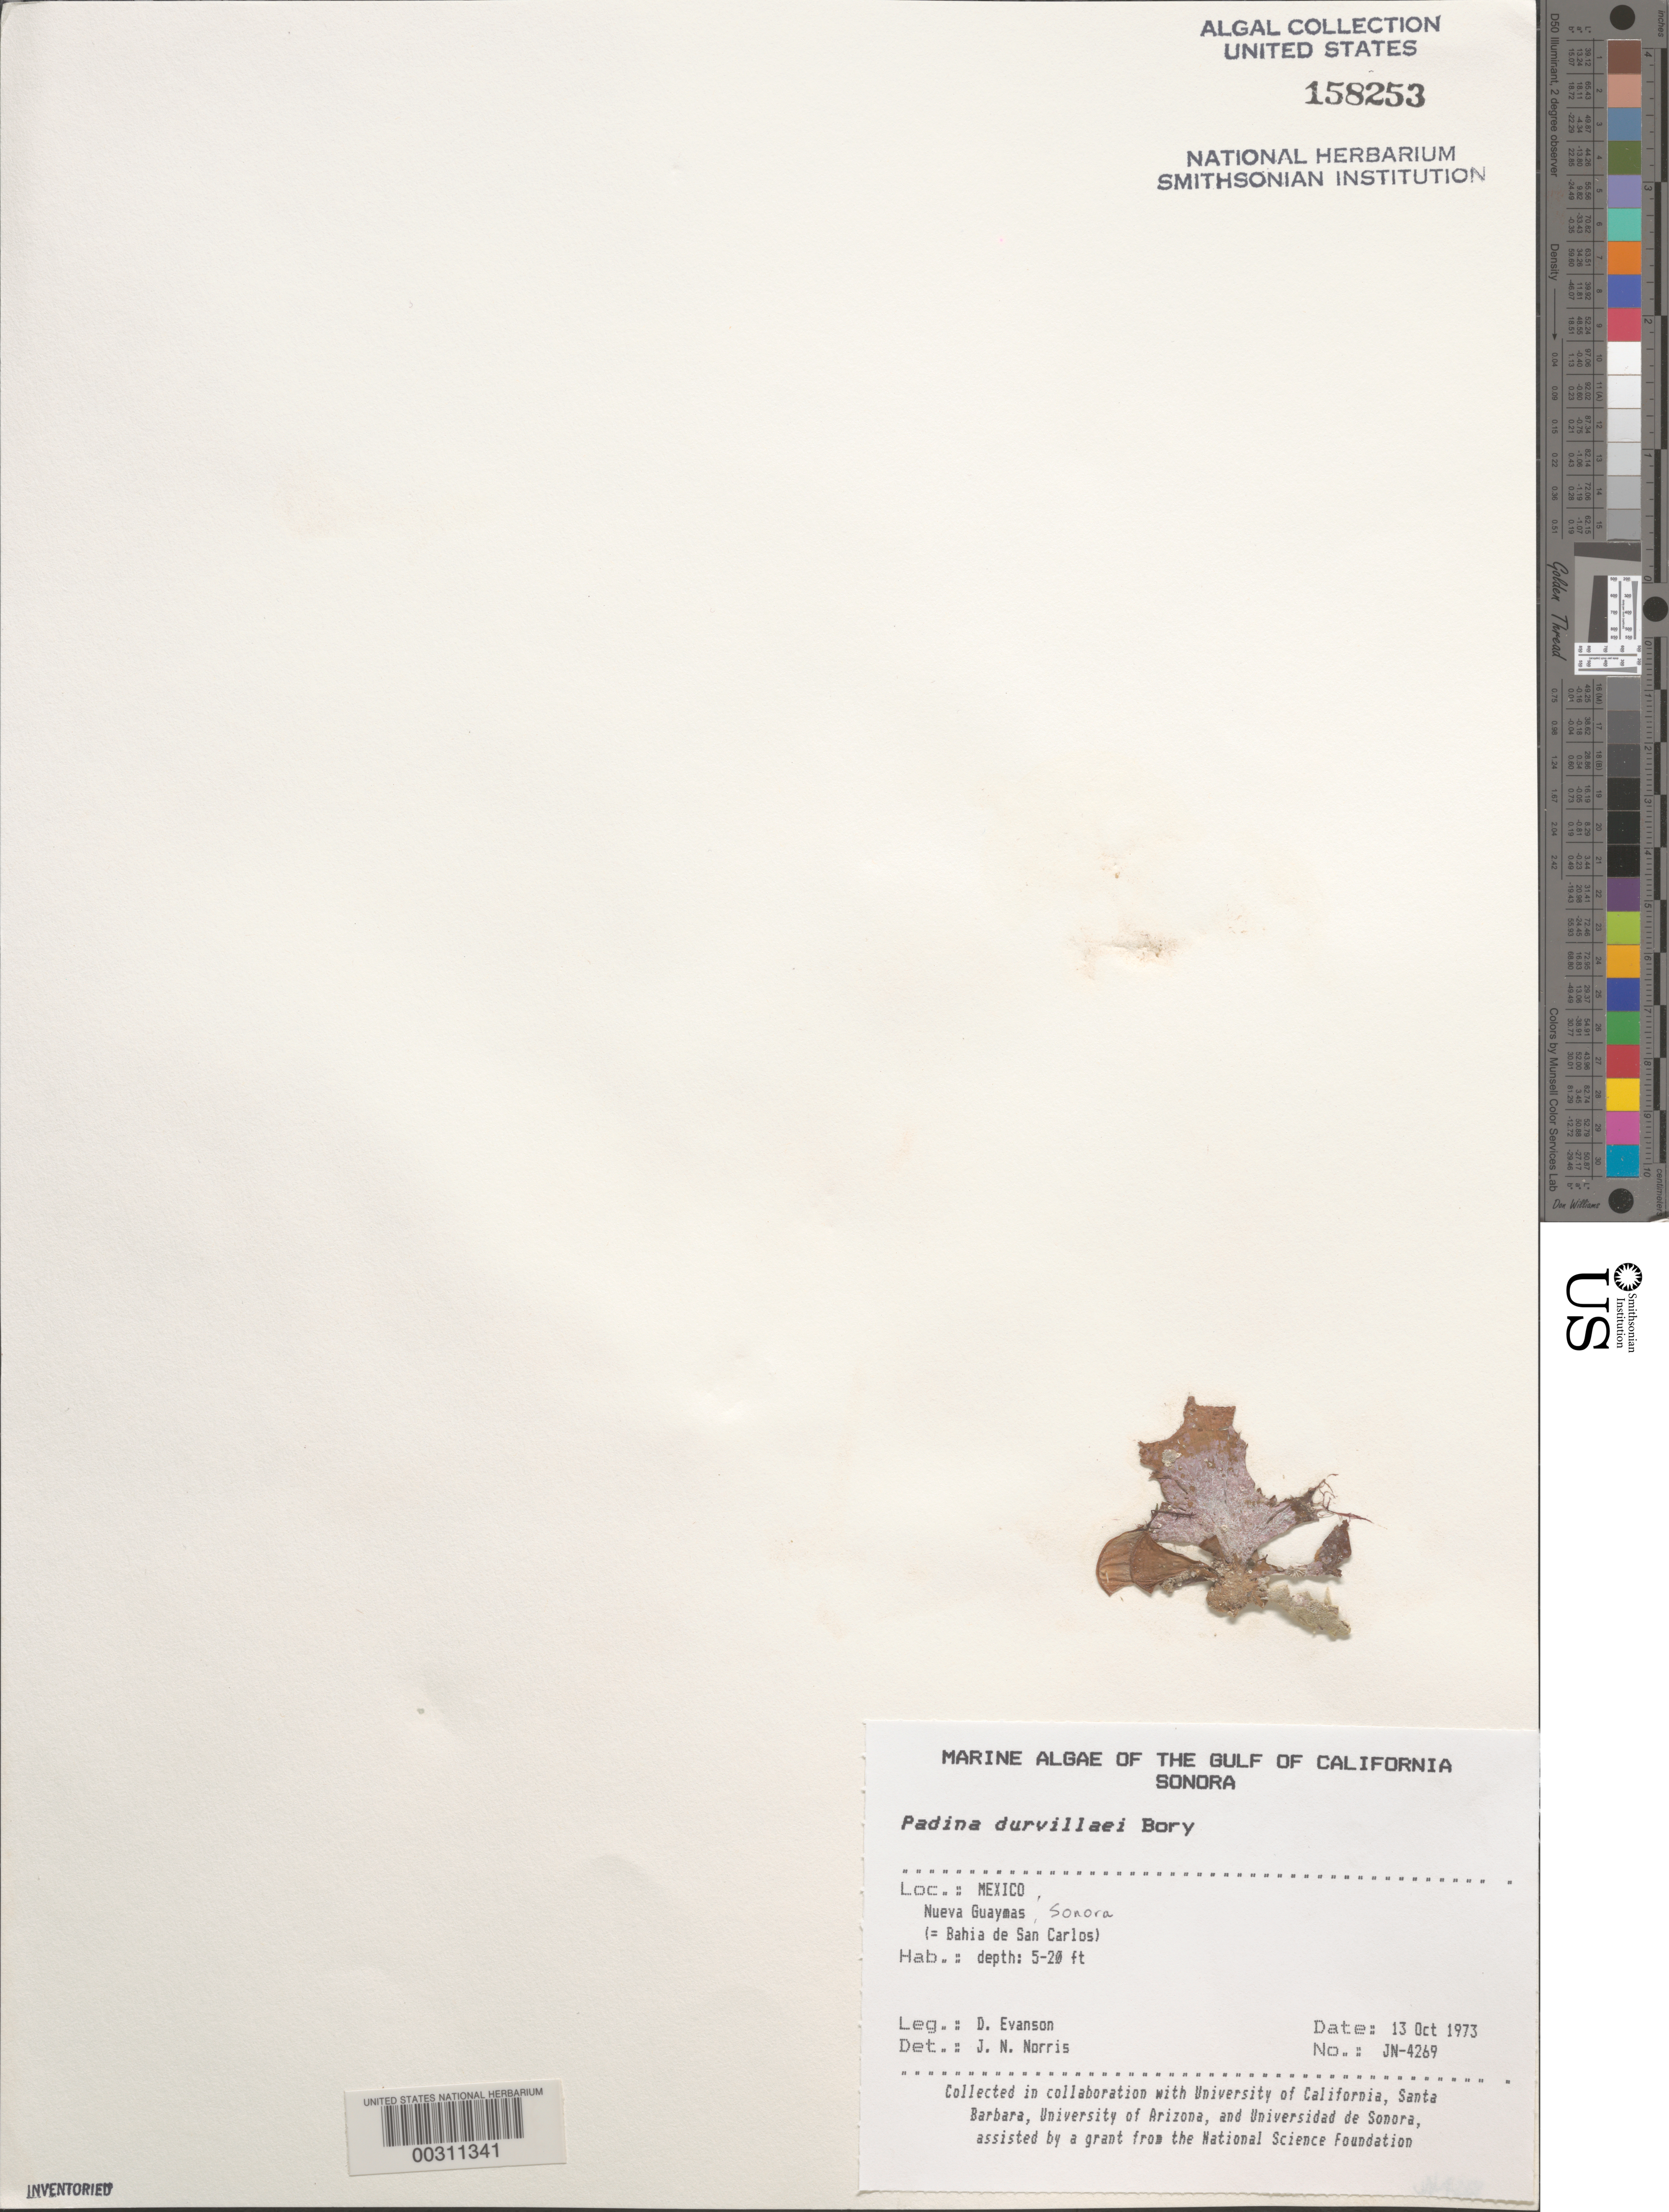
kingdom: Chromista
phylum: Ochrophyta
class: Phaeophyceae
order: Dictyotales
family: Dictyotaceae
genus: Padina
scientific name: Padina durvillaei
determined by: Norris, James N.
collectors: D. Evensen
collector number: JN-4269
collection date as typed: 13 Oct 1973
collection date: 1973-10-13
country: Mexico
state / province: Sonora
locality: Nueva Guaymas (Bahia de San Carlos)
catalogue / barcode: US 158253